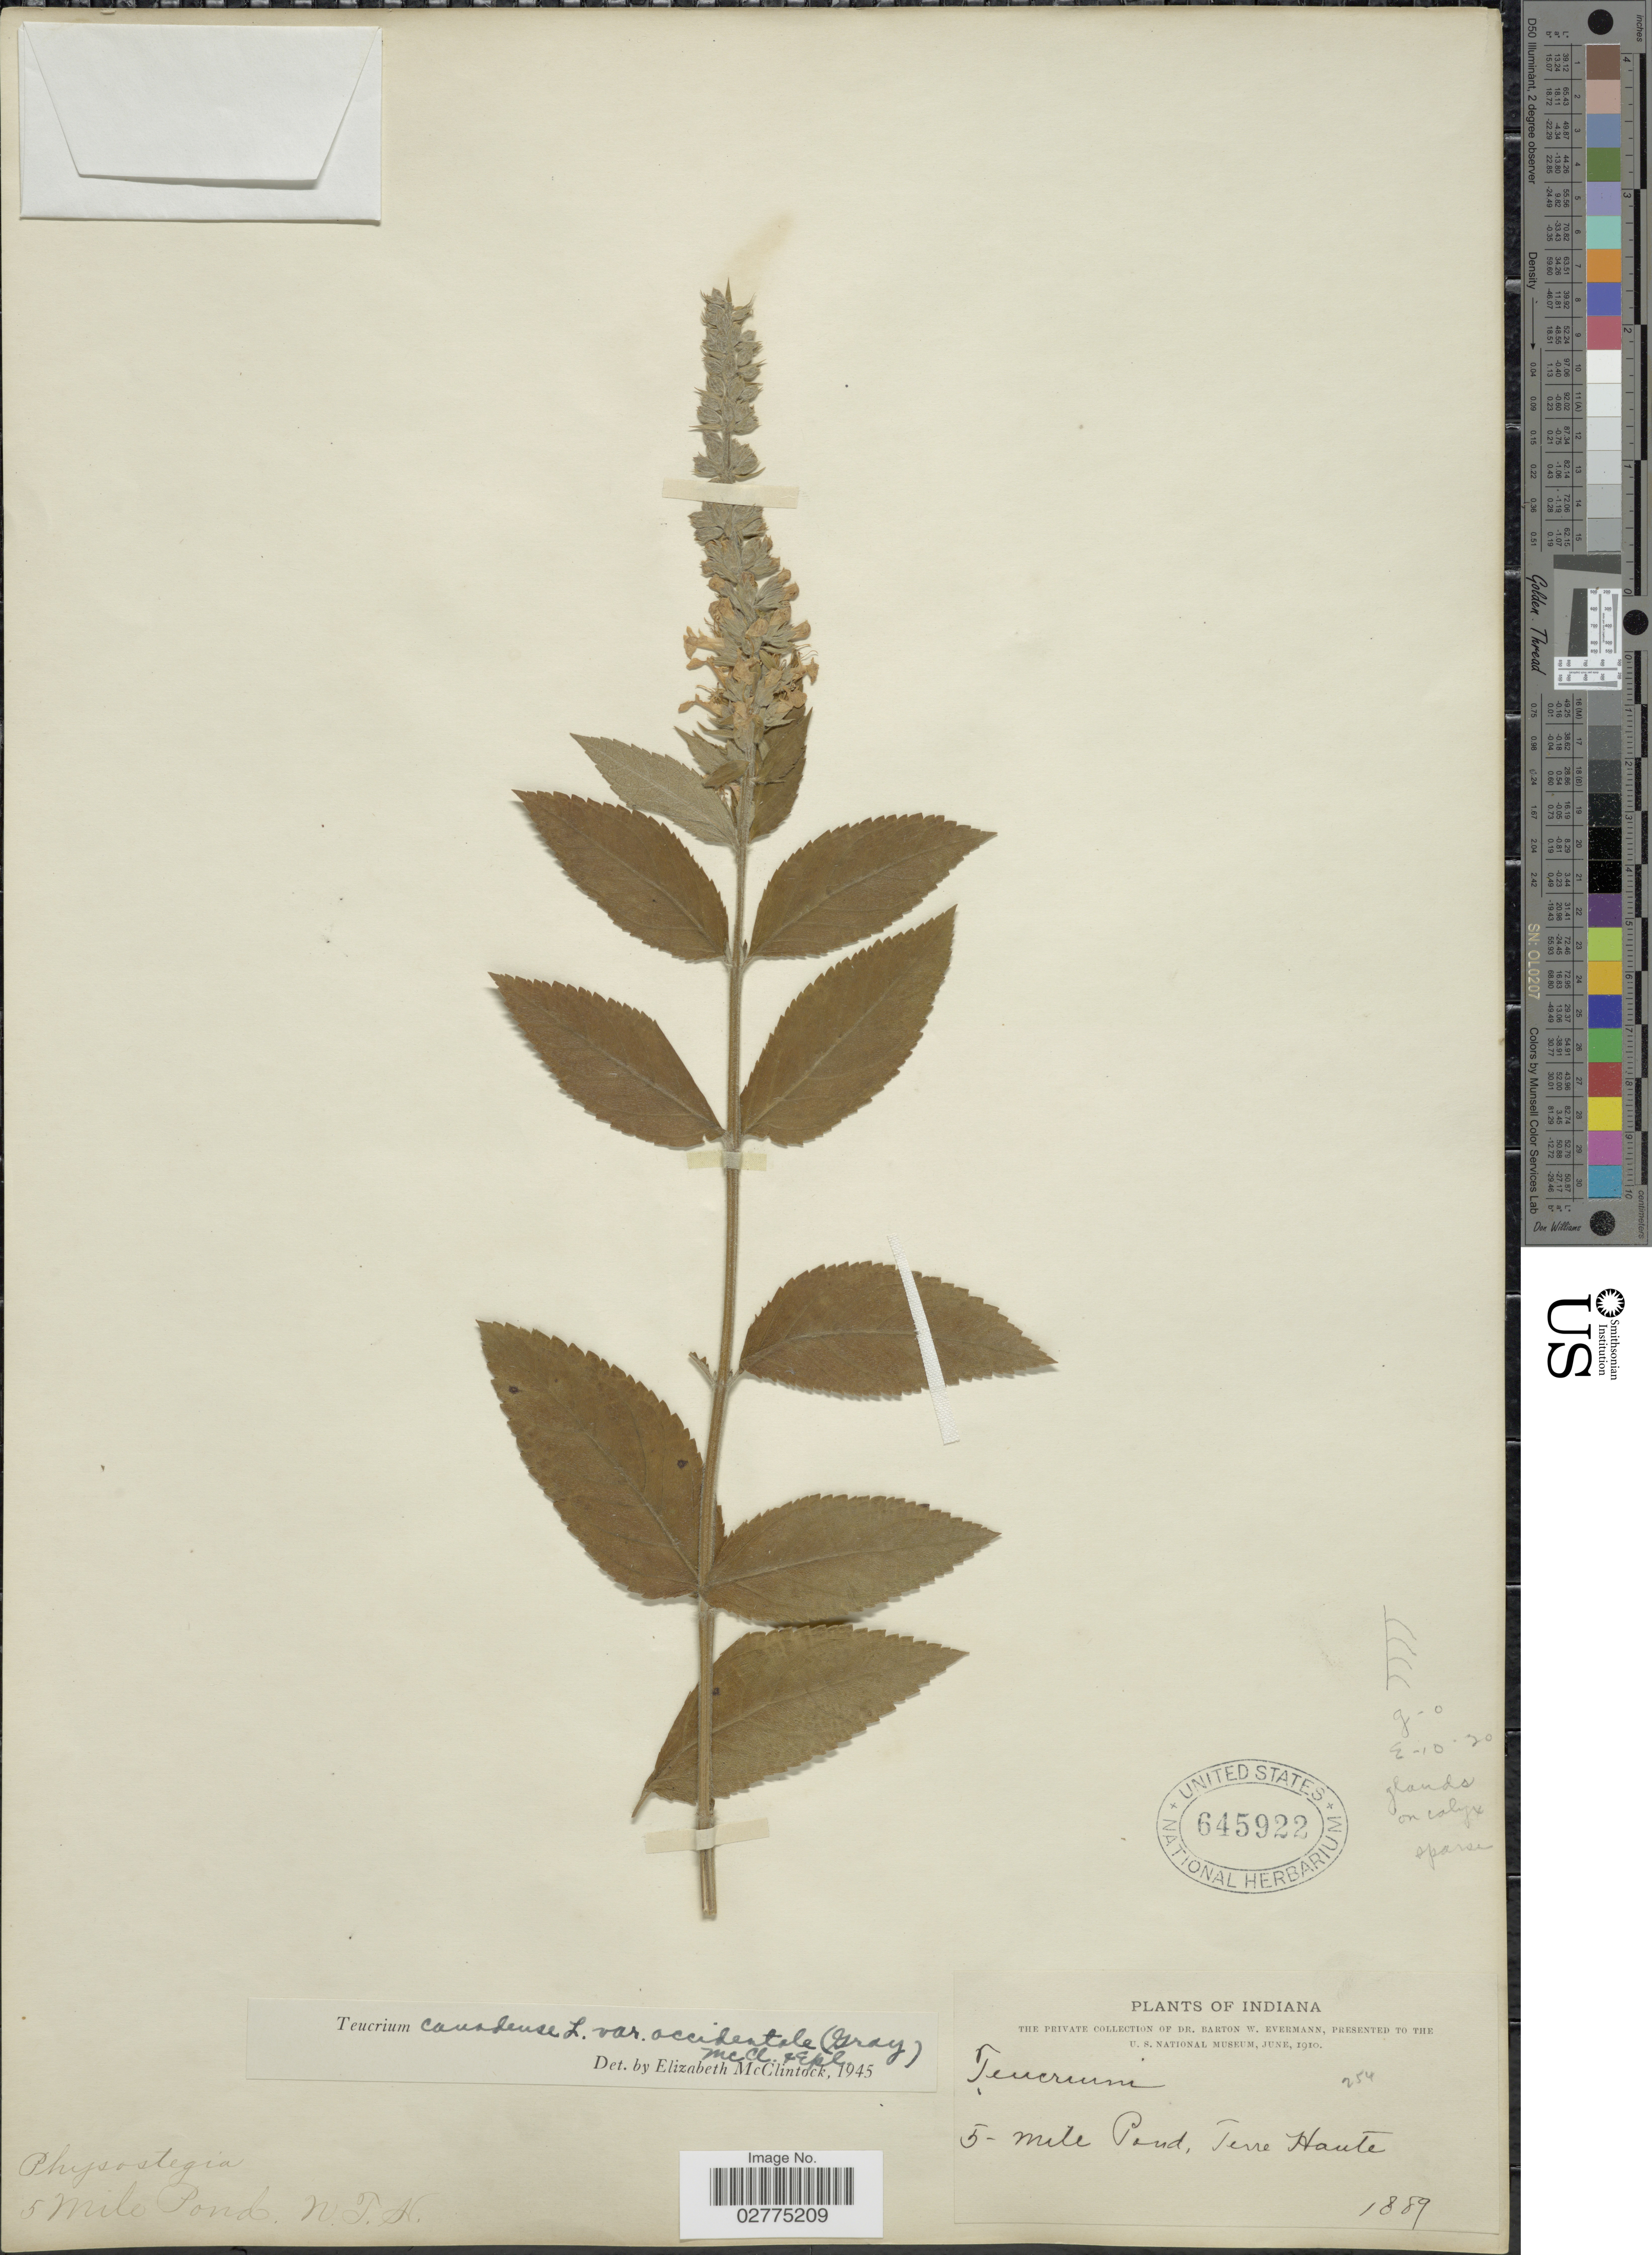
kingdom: Plantae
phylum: Tracheophyta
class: Magnoliopsida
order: Lamiales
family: Lamiaceae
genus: Teucrium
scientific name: Teucrium canadense var. occidentale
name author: (A. Gray) E. M. McClint. & Epling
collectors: B. W. Evermann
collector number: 254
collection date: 1889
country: United States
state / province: Indiana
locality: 5- mile Pond, Terre Haute.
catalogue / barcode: US 645922